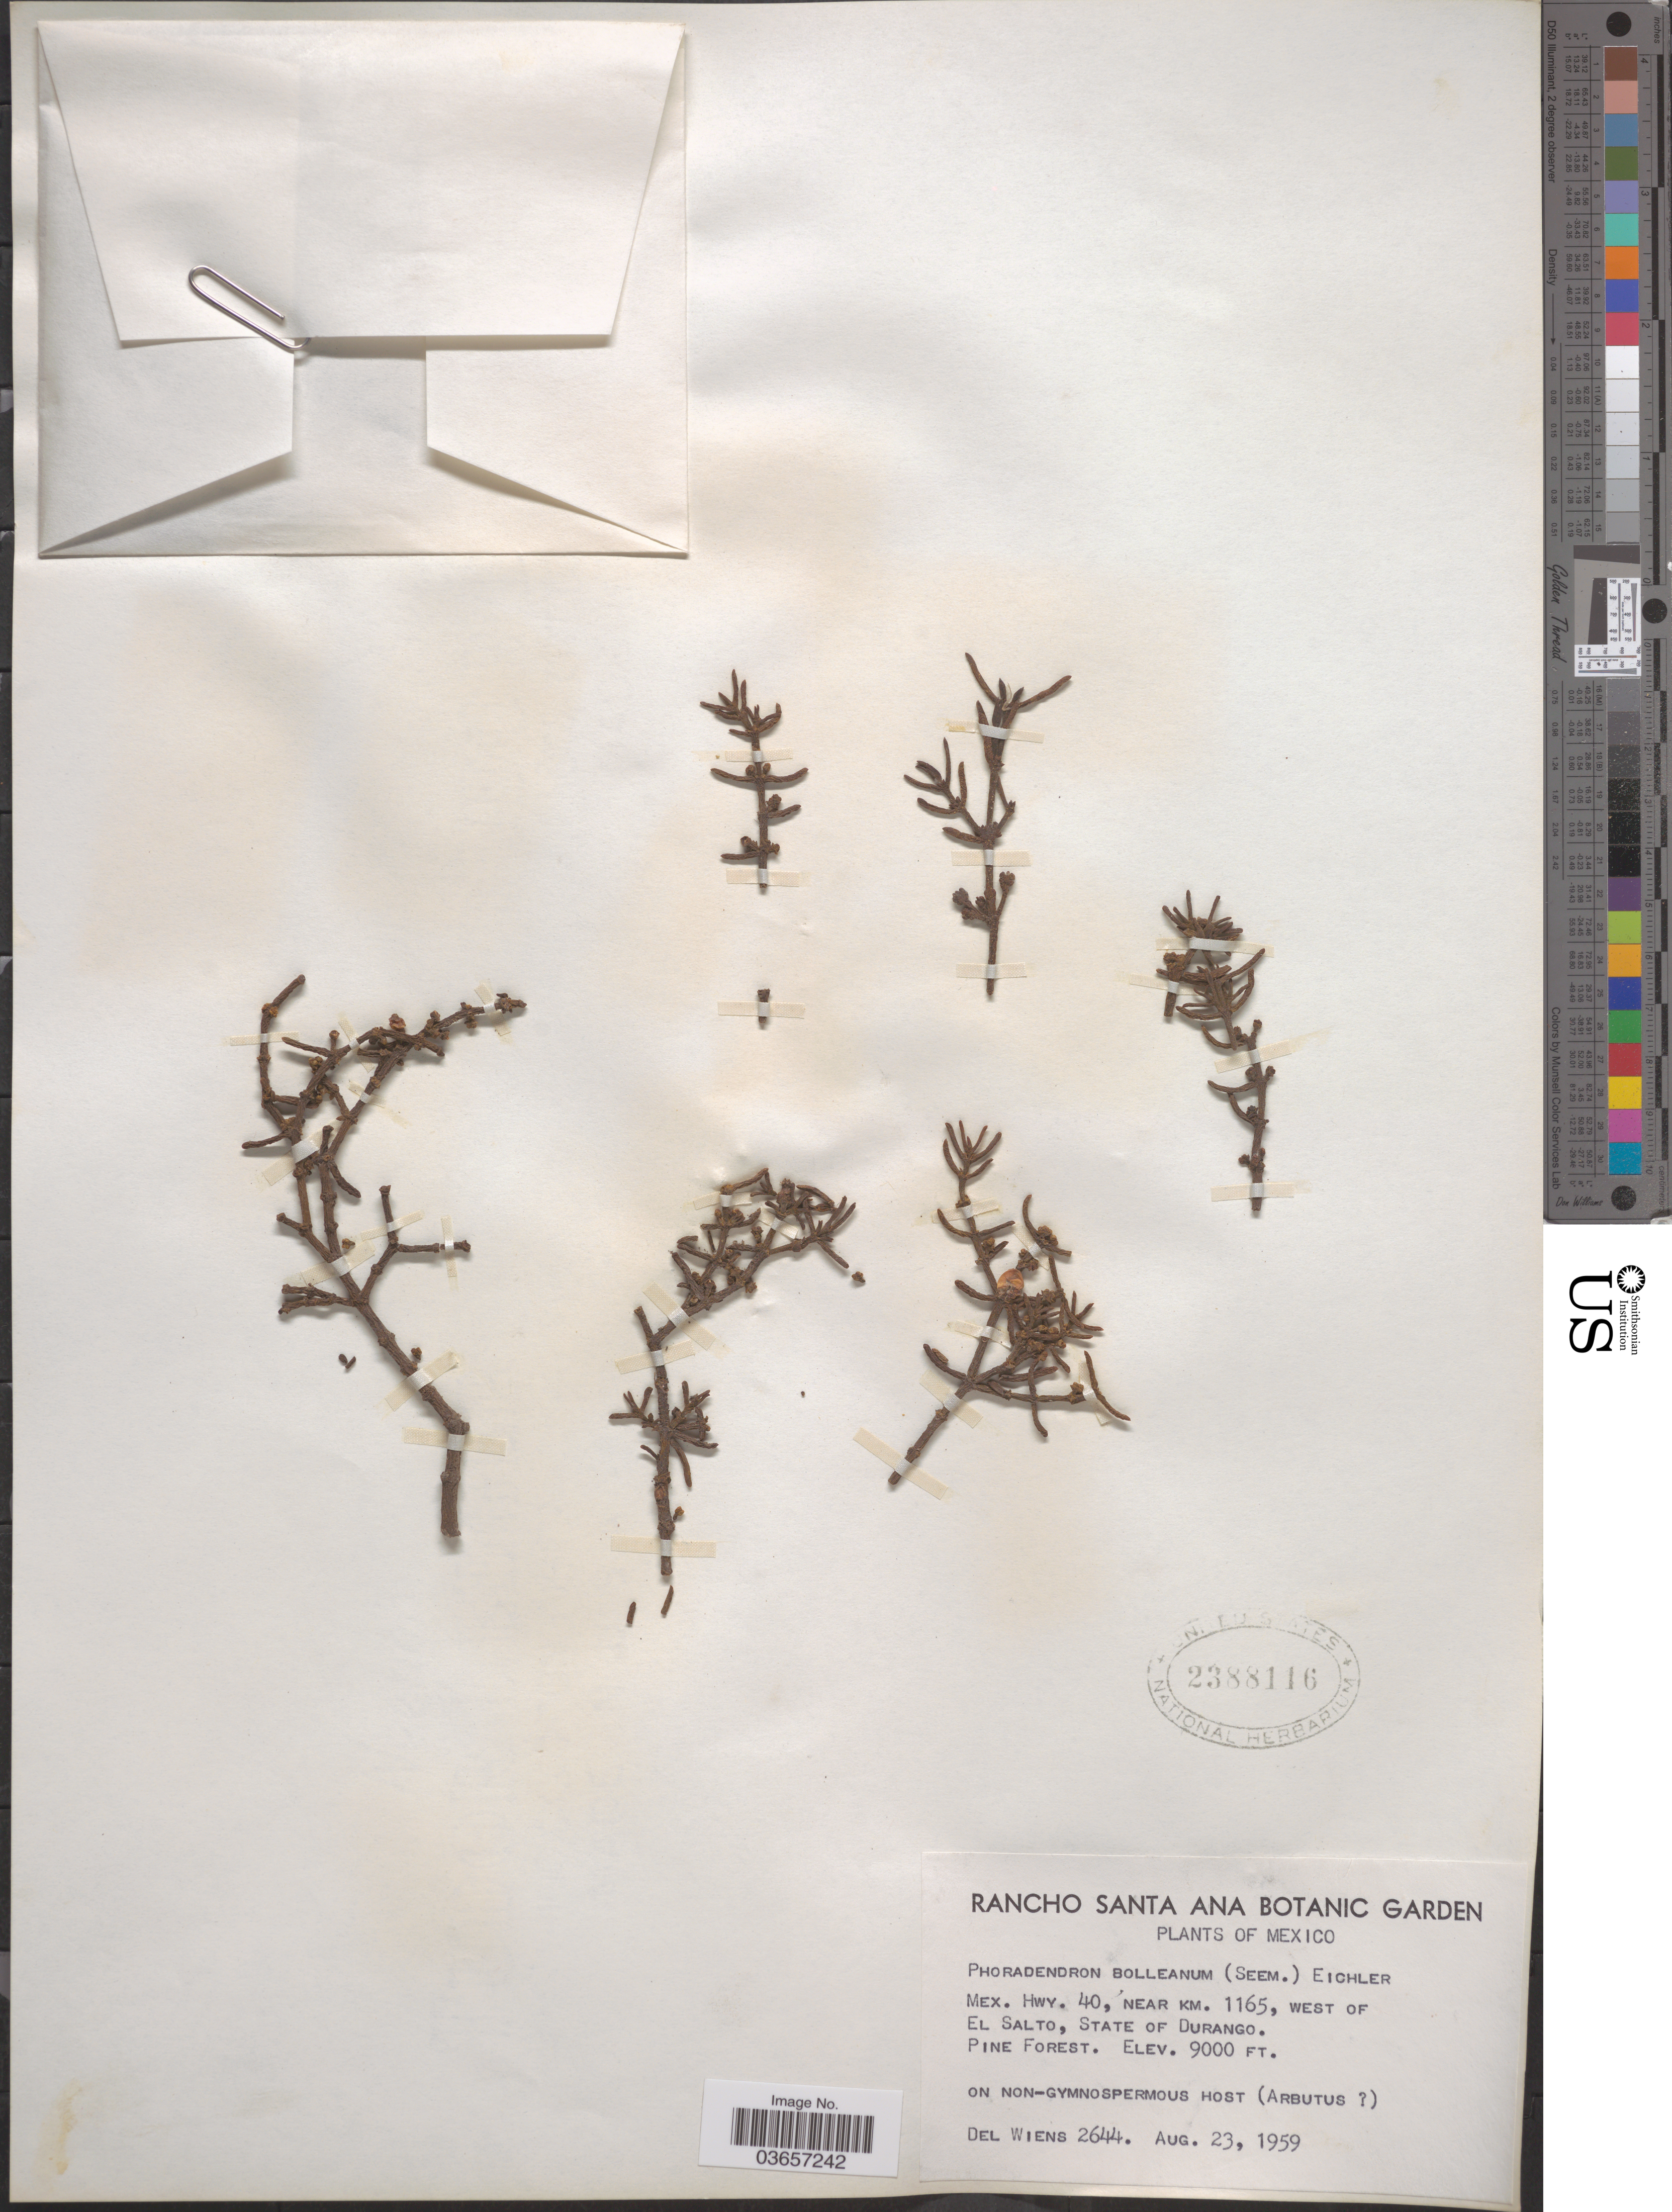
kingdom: Plantae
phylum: Tracheophyta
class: Magnoliopsida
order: Santalales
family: Viscaceae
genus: Phoradendron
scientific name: Phoradendron bolleanum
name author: (Seem.) Eichler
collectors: D. Wiens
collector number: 2644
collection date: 1959-08-23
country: Mexico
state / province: Durango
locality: Mex. Hwy. 40, near km. 1165, west of El Salto.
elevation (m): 2743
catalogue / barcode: US 2388116